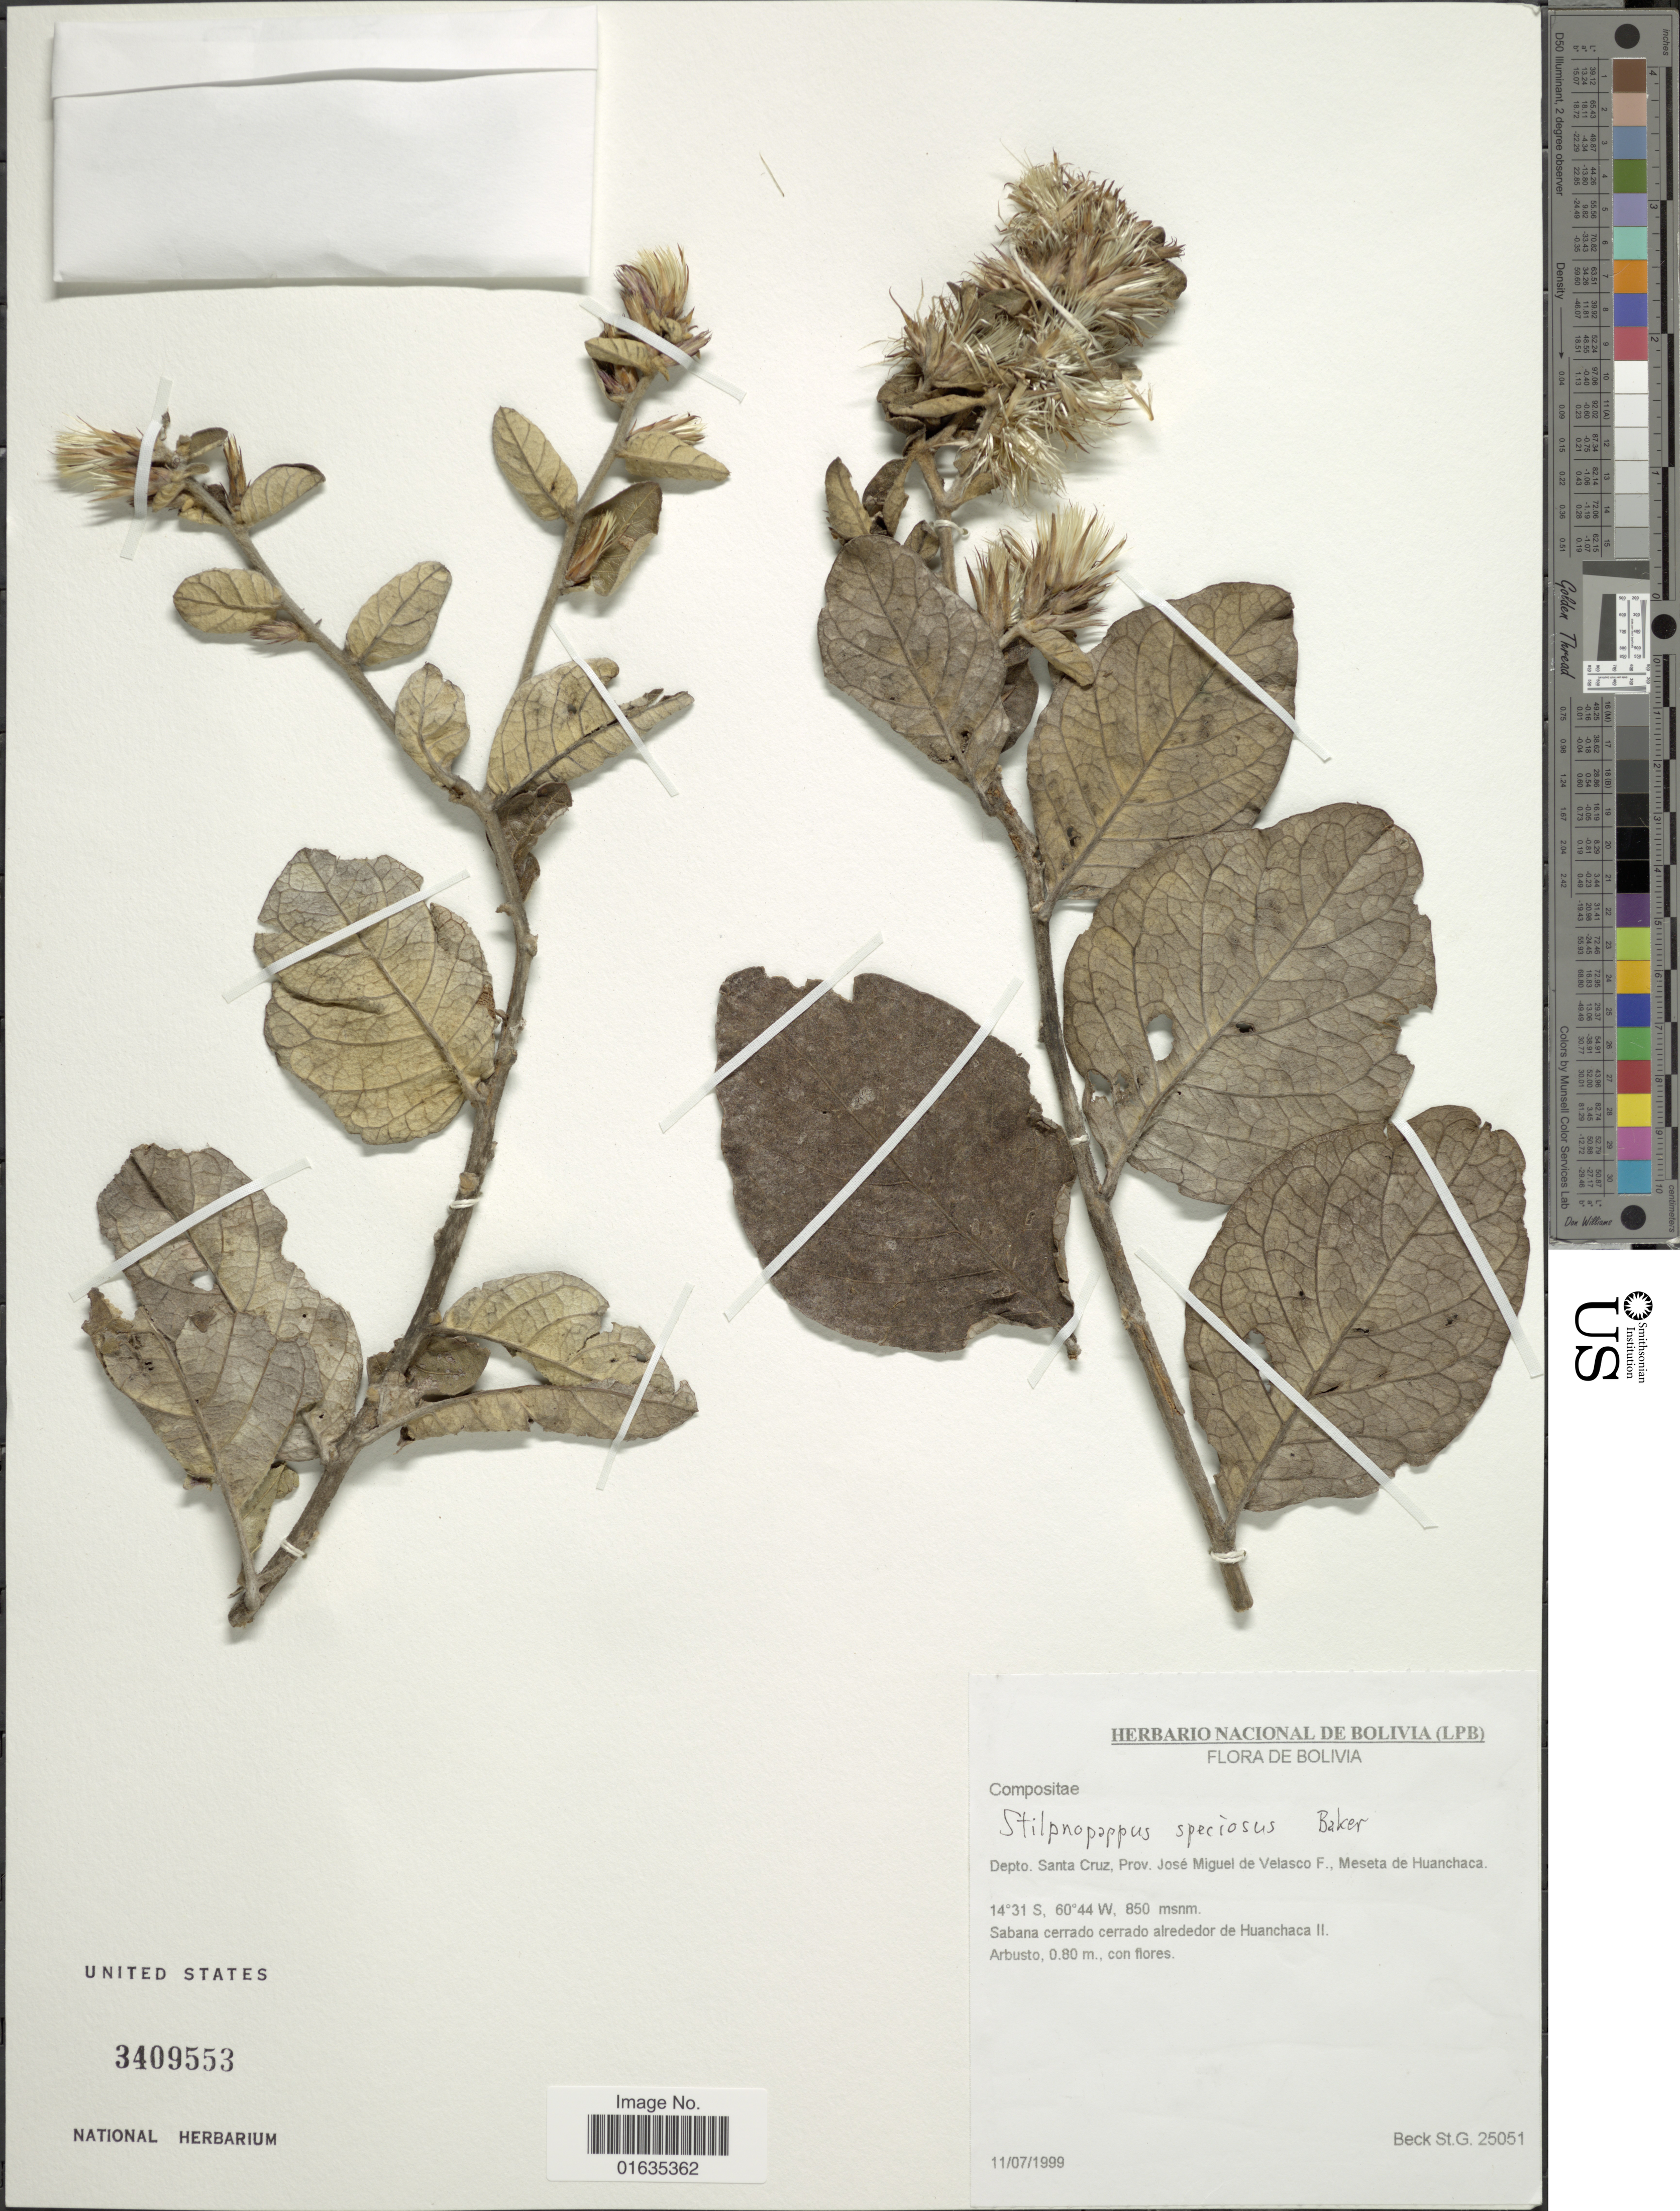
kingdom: Plantae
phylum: Tracheophyta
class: Magnoliopsida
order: Asterales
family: Asteraceae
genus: Stilpnopappus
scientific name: Stilpnopappus speciosus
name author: (Less.) Baker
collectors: S. G. Beck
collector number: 25051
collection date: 1999-07-11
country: Bolivia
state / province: Santa Cruz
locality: Prov. Jose Miguel de Velasco F., Meseta de Huanchaca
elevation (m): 850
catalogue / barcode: US 3409553